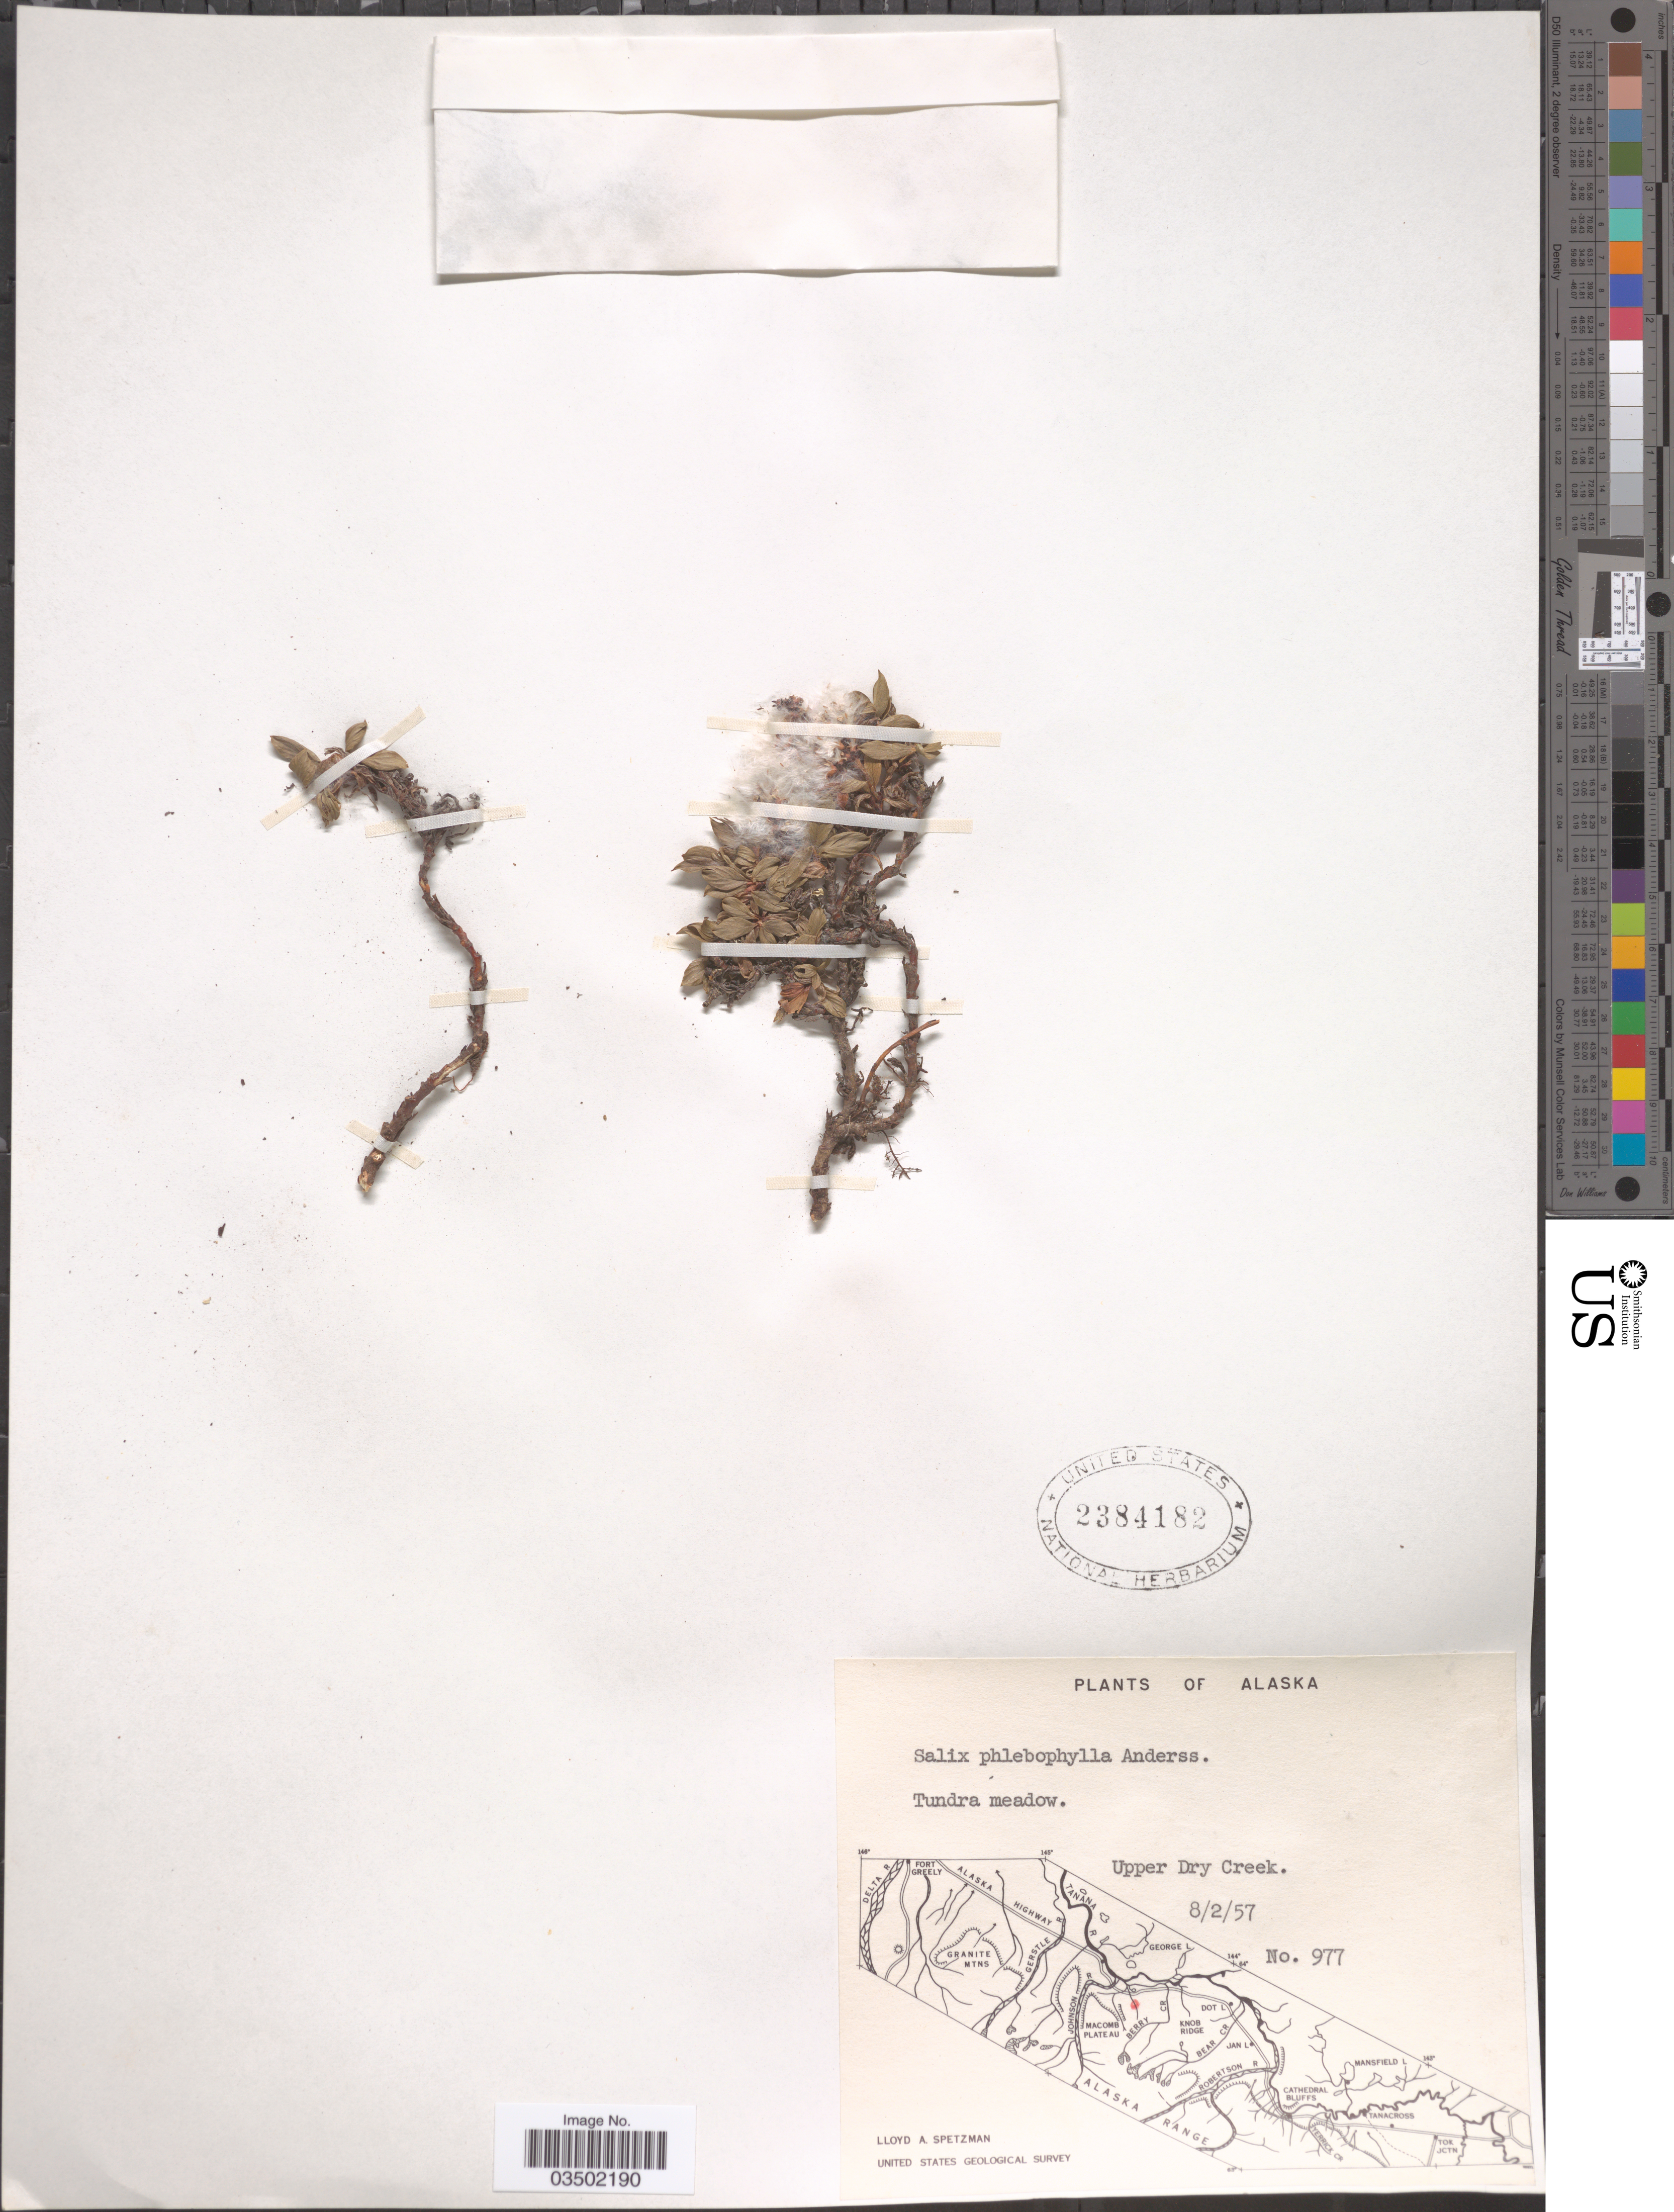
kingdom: Plantae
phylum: Tracheophyta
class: Magnoliopsida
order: Malpighiales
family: Salicaceae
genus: Salix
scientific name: Salix phlebophylla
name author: Andersson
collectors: L. Spetzman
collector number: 977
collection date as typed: Transcribed d/m/y: 2/8/57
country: United States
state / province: Alaska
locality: Upper Dry Creek.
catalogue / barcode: US 2384182